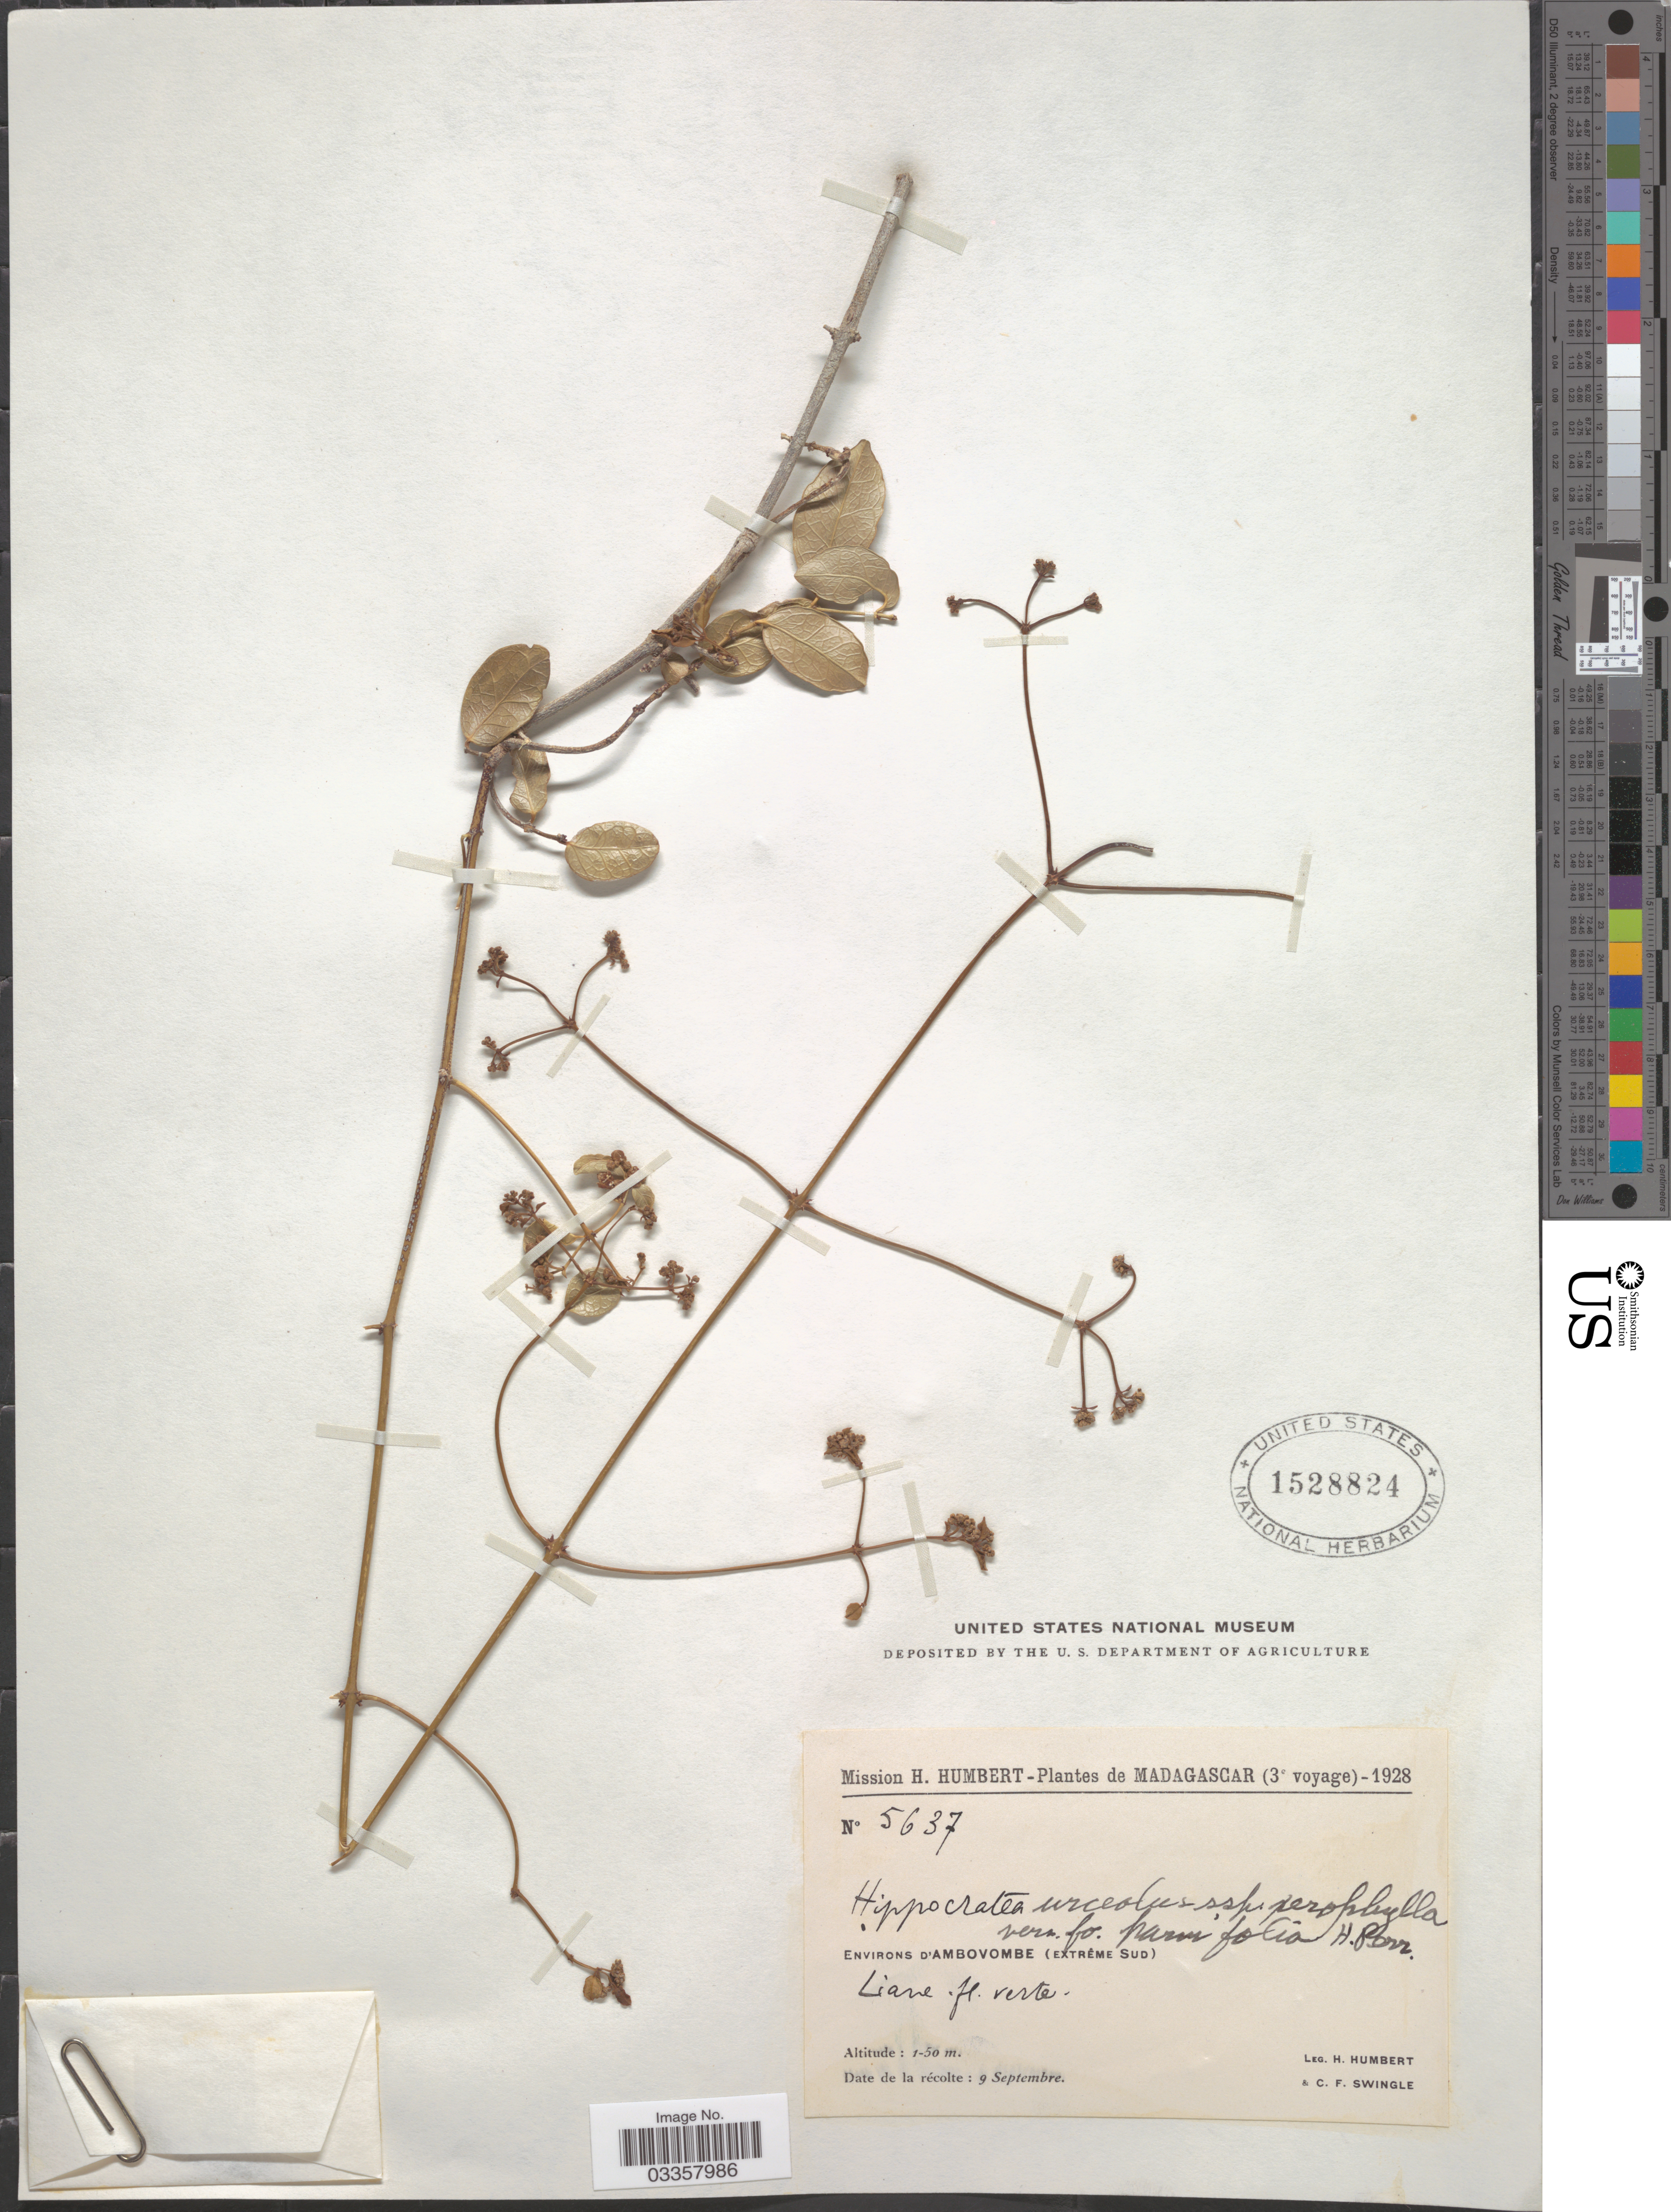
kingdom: Plantae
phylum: Tracheophyta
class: Magnoliopsida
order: Celastrales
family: Celastraceae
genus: Loeseneriella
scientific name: Loeseneriella urceolus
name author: (Tul.) N. Hallé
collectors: H. Humbert & C. Swingle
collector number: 5637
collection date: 1928-09-09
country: Madagascar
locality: Environs d'Ambovombe (Extreme Sud).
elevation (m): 1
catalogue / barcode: US 1528824